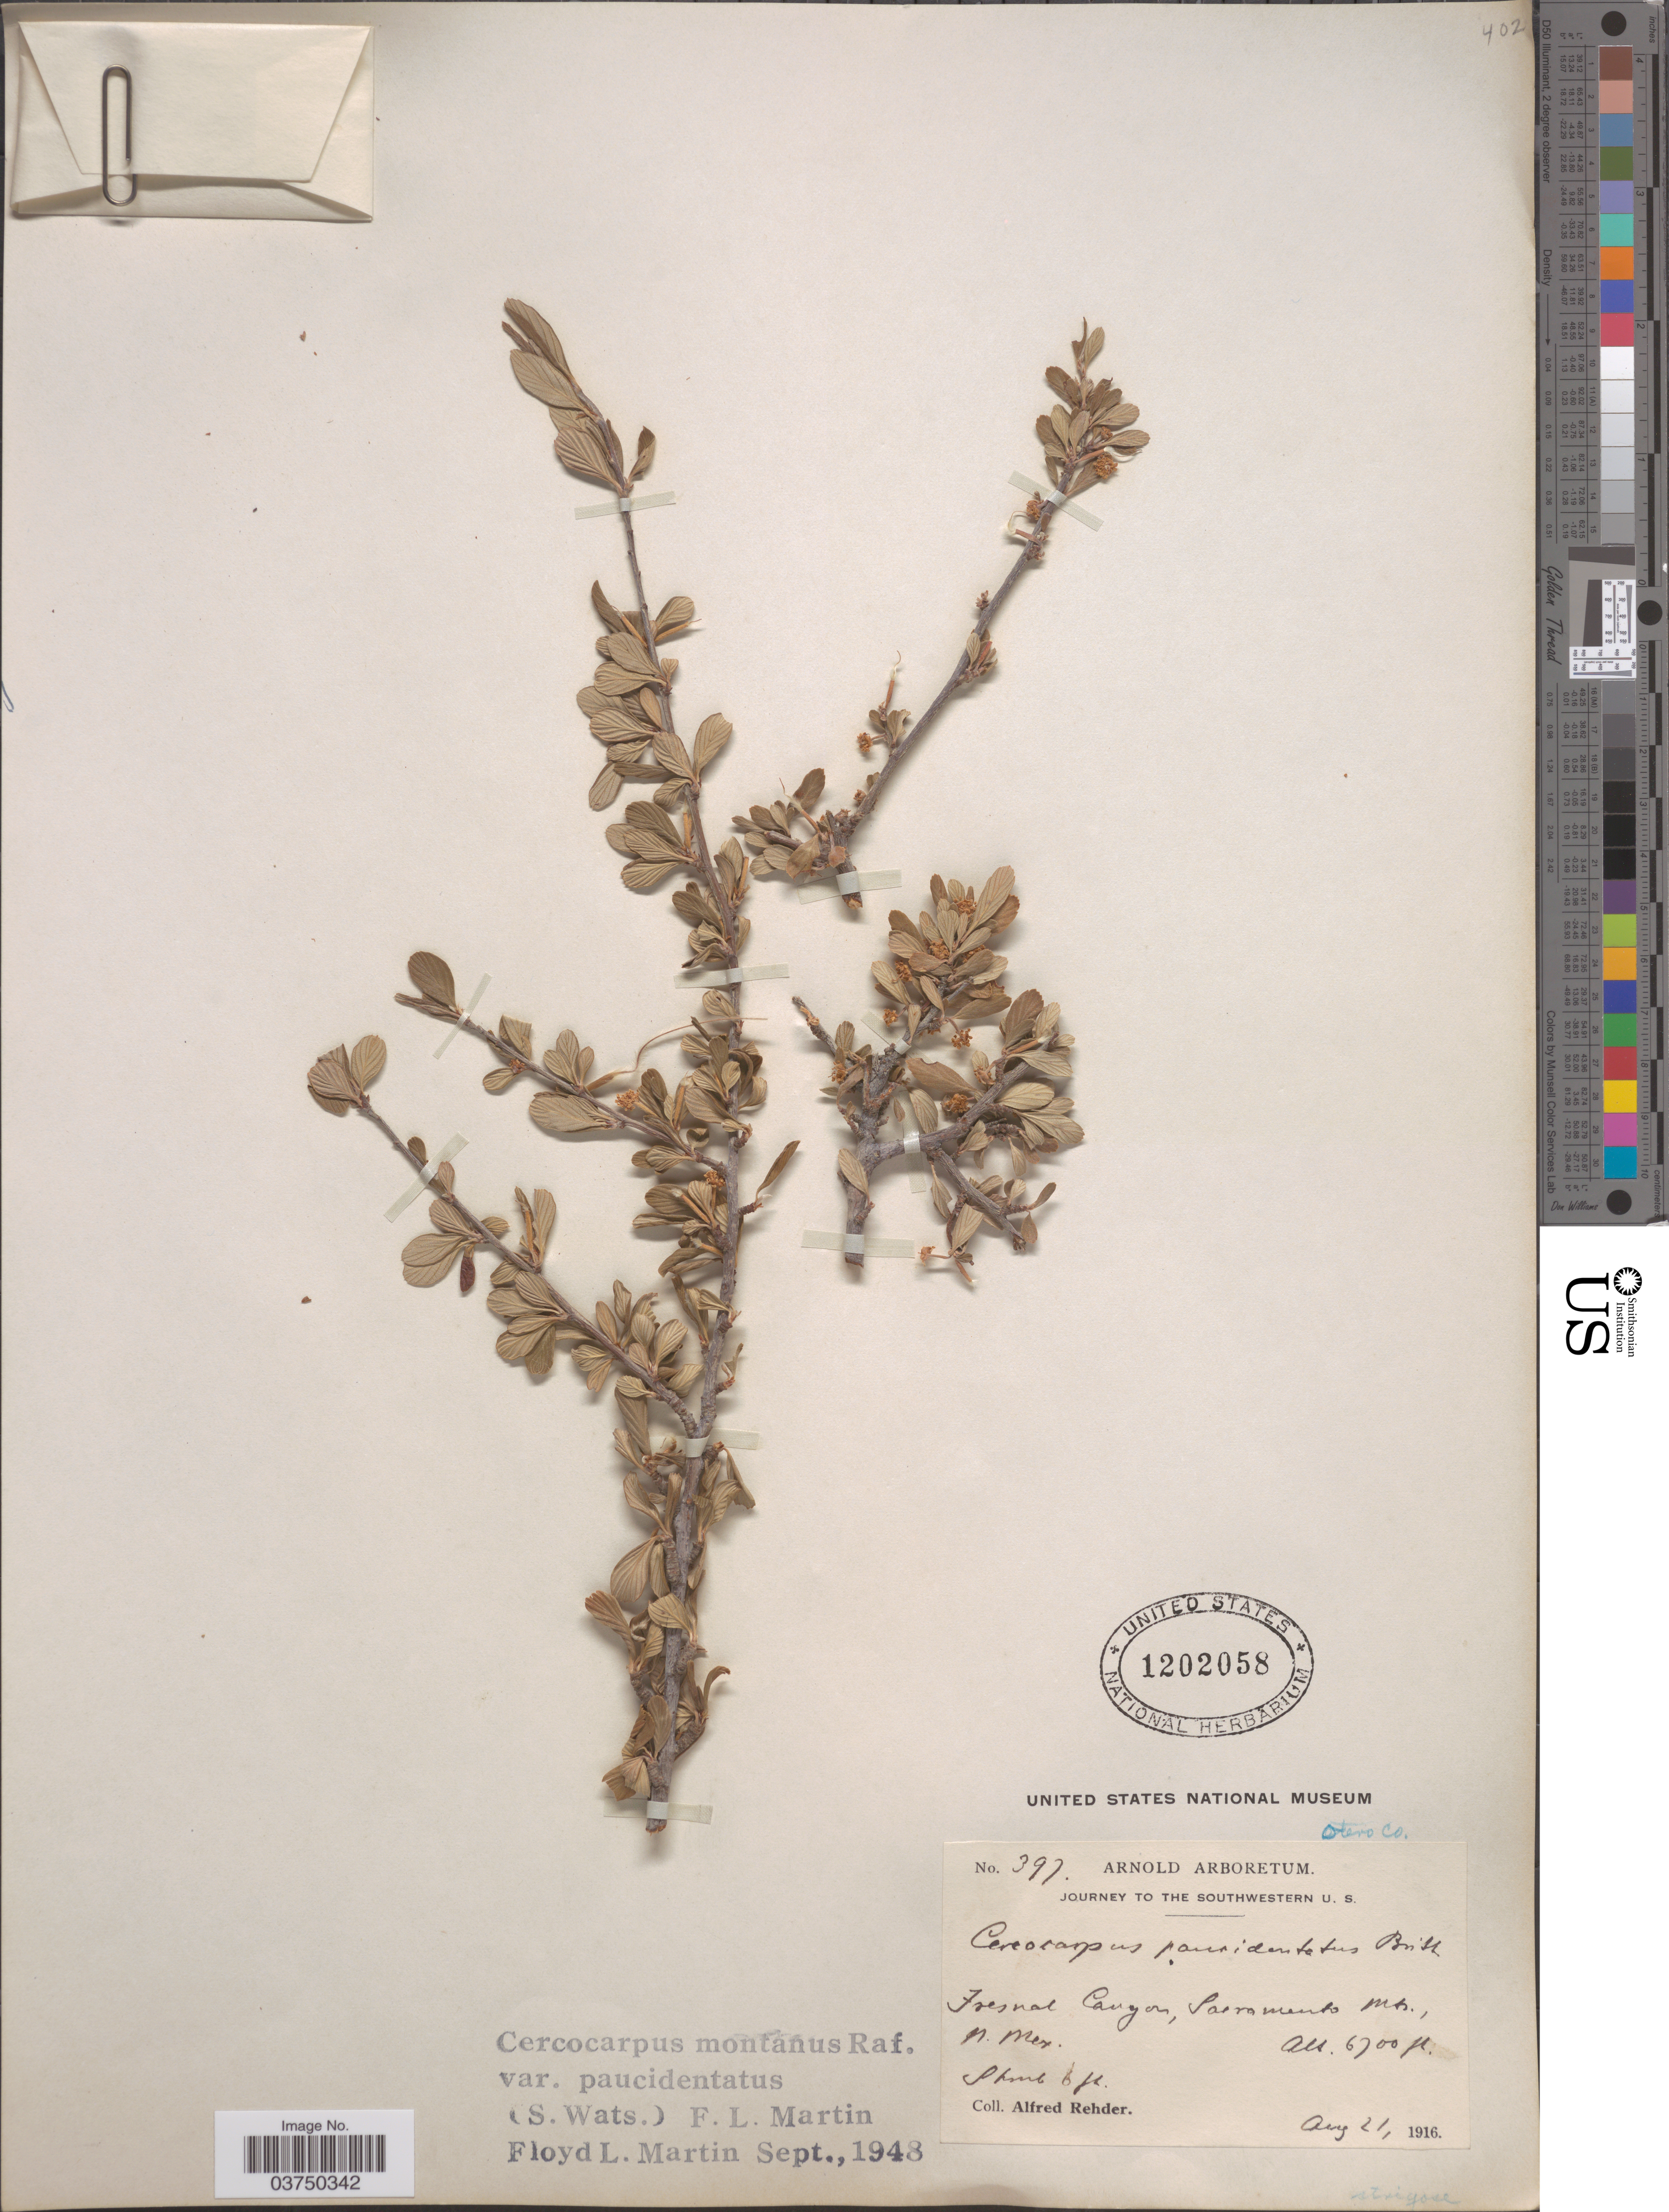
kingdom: Plantae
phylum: Tracheophyta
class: Magnoliopsida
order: Rosales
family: Rosaceae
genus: Cercocarpus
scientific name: Cercocarpus montanus var. paucidentatus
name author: (S. Watson) F.L. Martin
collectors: A. Rehder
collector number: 397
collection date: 1916-08-21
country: United States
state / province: New Mexico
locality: Otero Co. Fresnal Canyon, Sacramento Mts.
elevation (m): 2042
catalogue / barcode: US 1202058